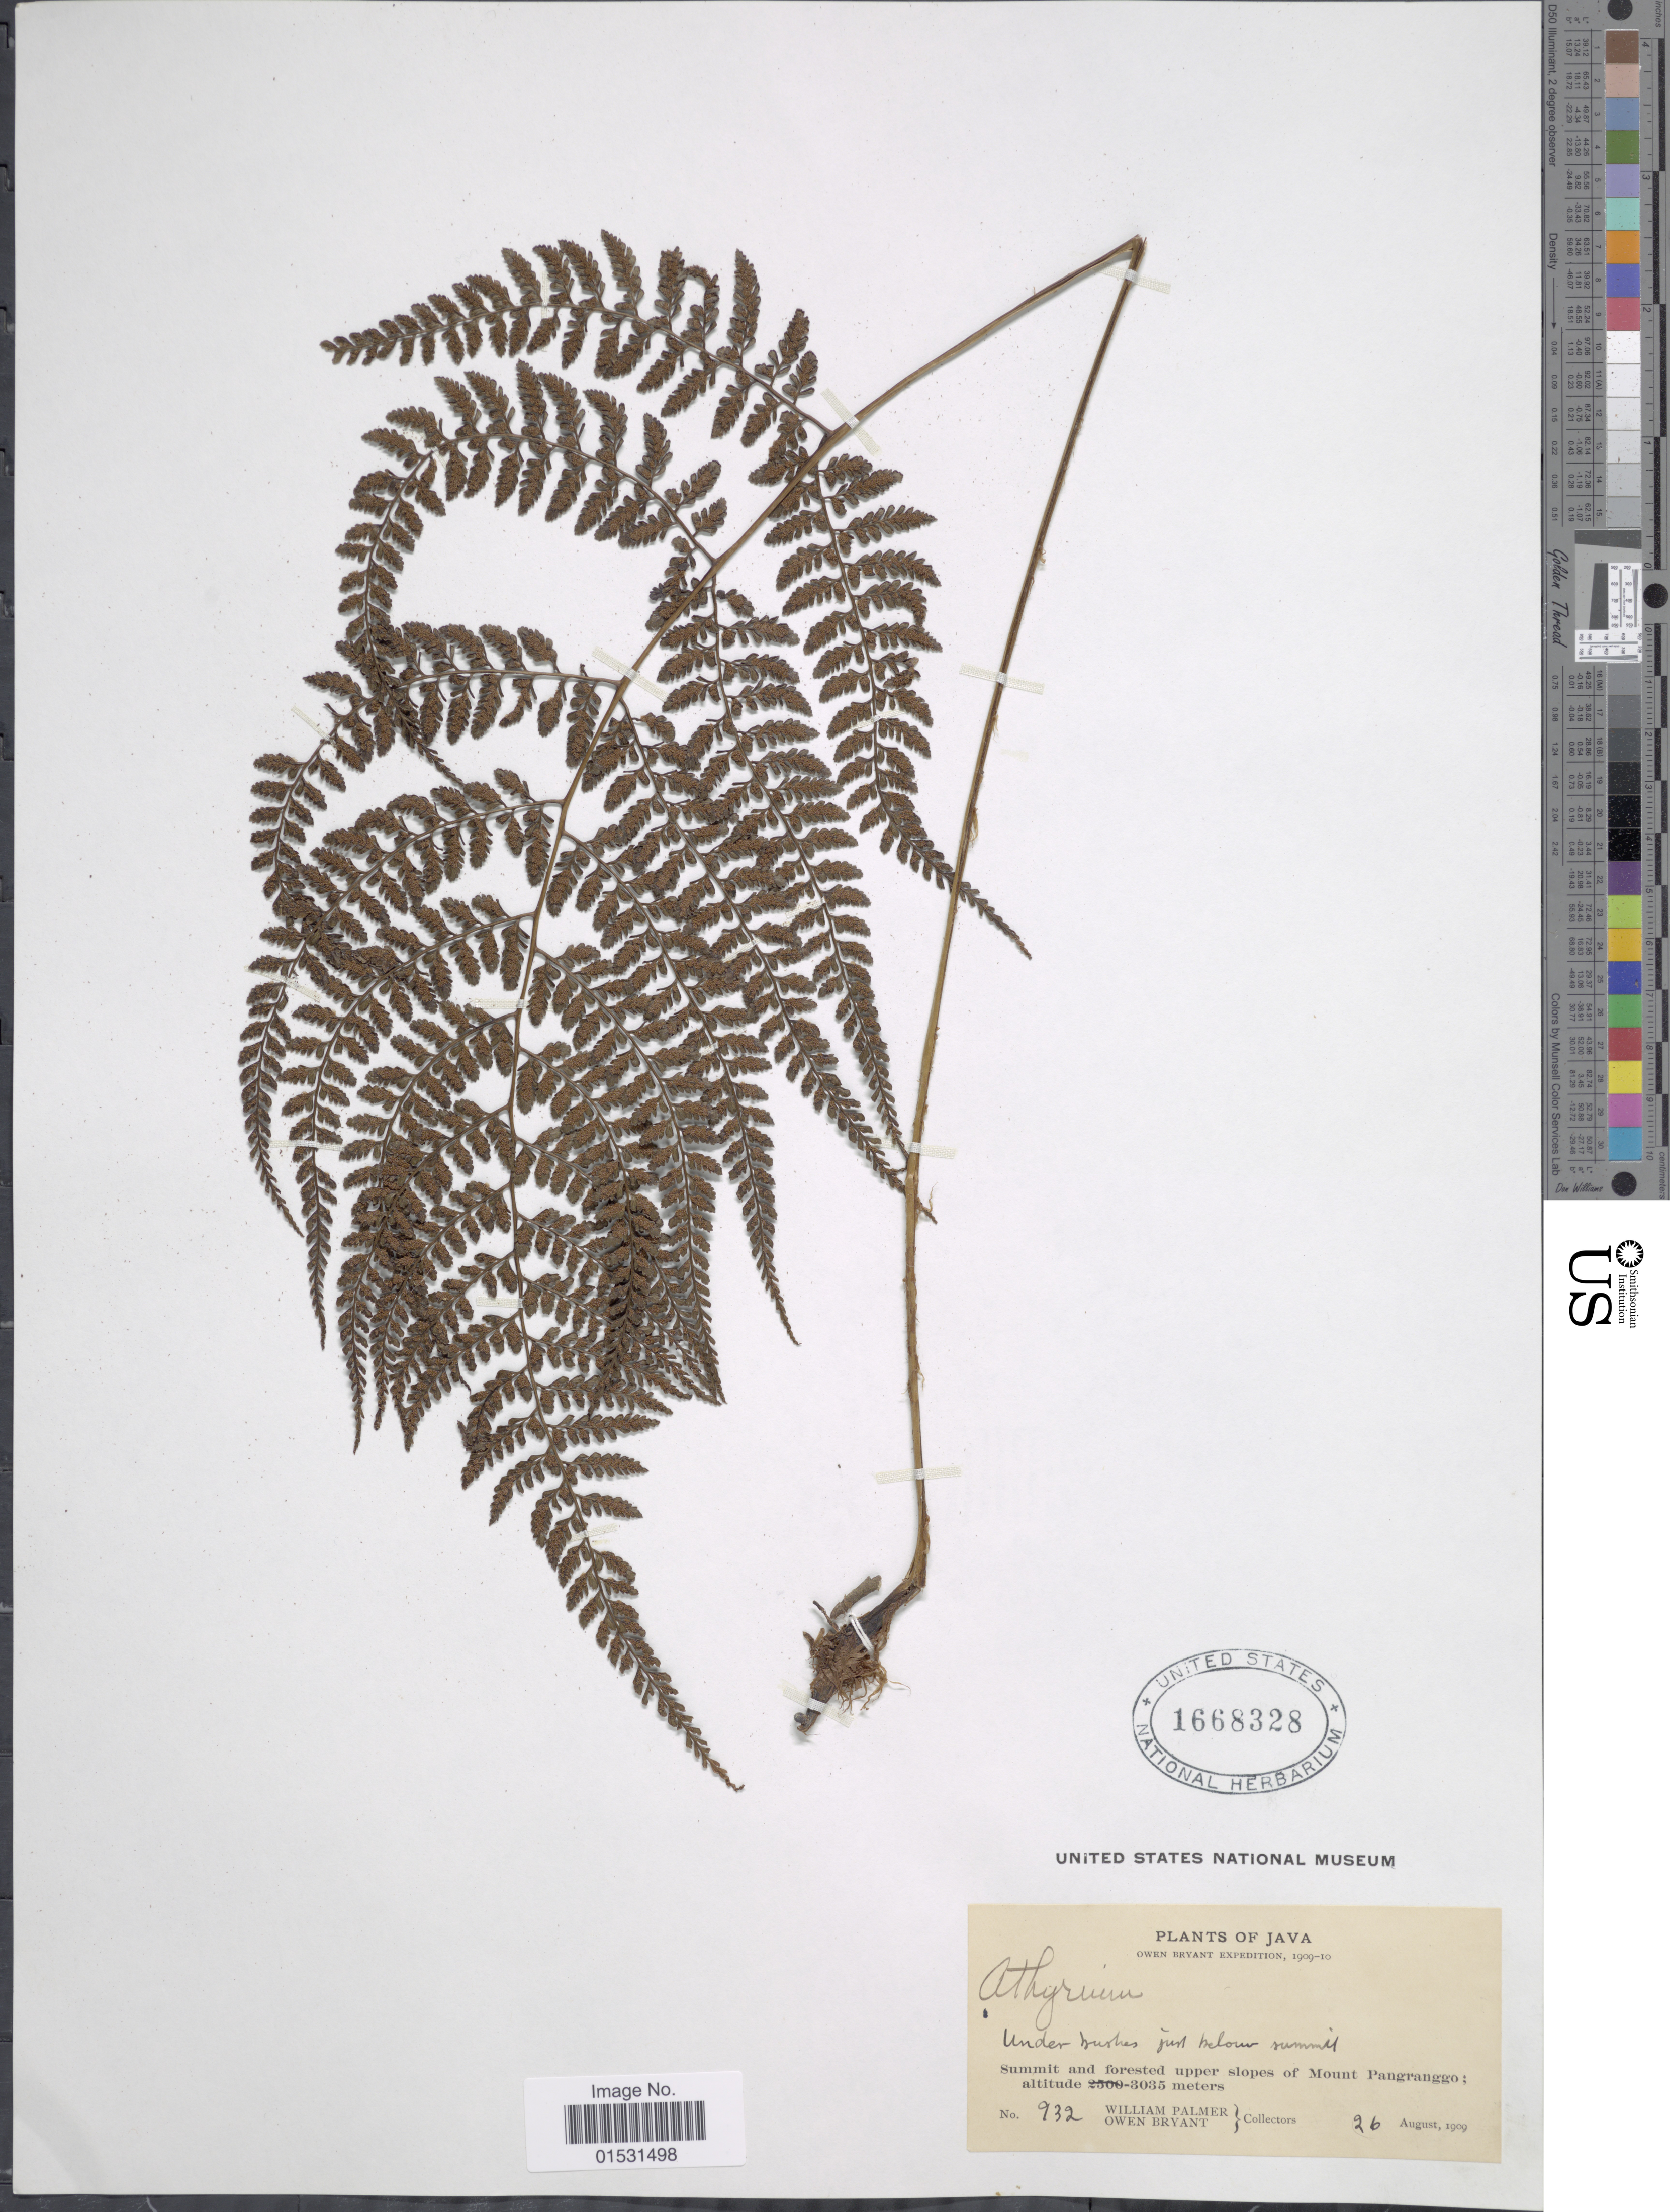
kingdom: Plantae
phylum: Tracheophyta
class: Polypodiopsida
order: Polypodiales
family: Athyriaceae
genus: Athyrium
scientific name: Athyrium pulcherrimum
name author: Copel.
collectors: W. Palmer & O. Bryant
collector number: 932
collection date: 1909-08-26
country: Indonesia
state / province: Java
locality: Summit and forested upper slopes of Mount Pangranggo.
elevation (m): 3035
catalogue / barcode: US 1668328